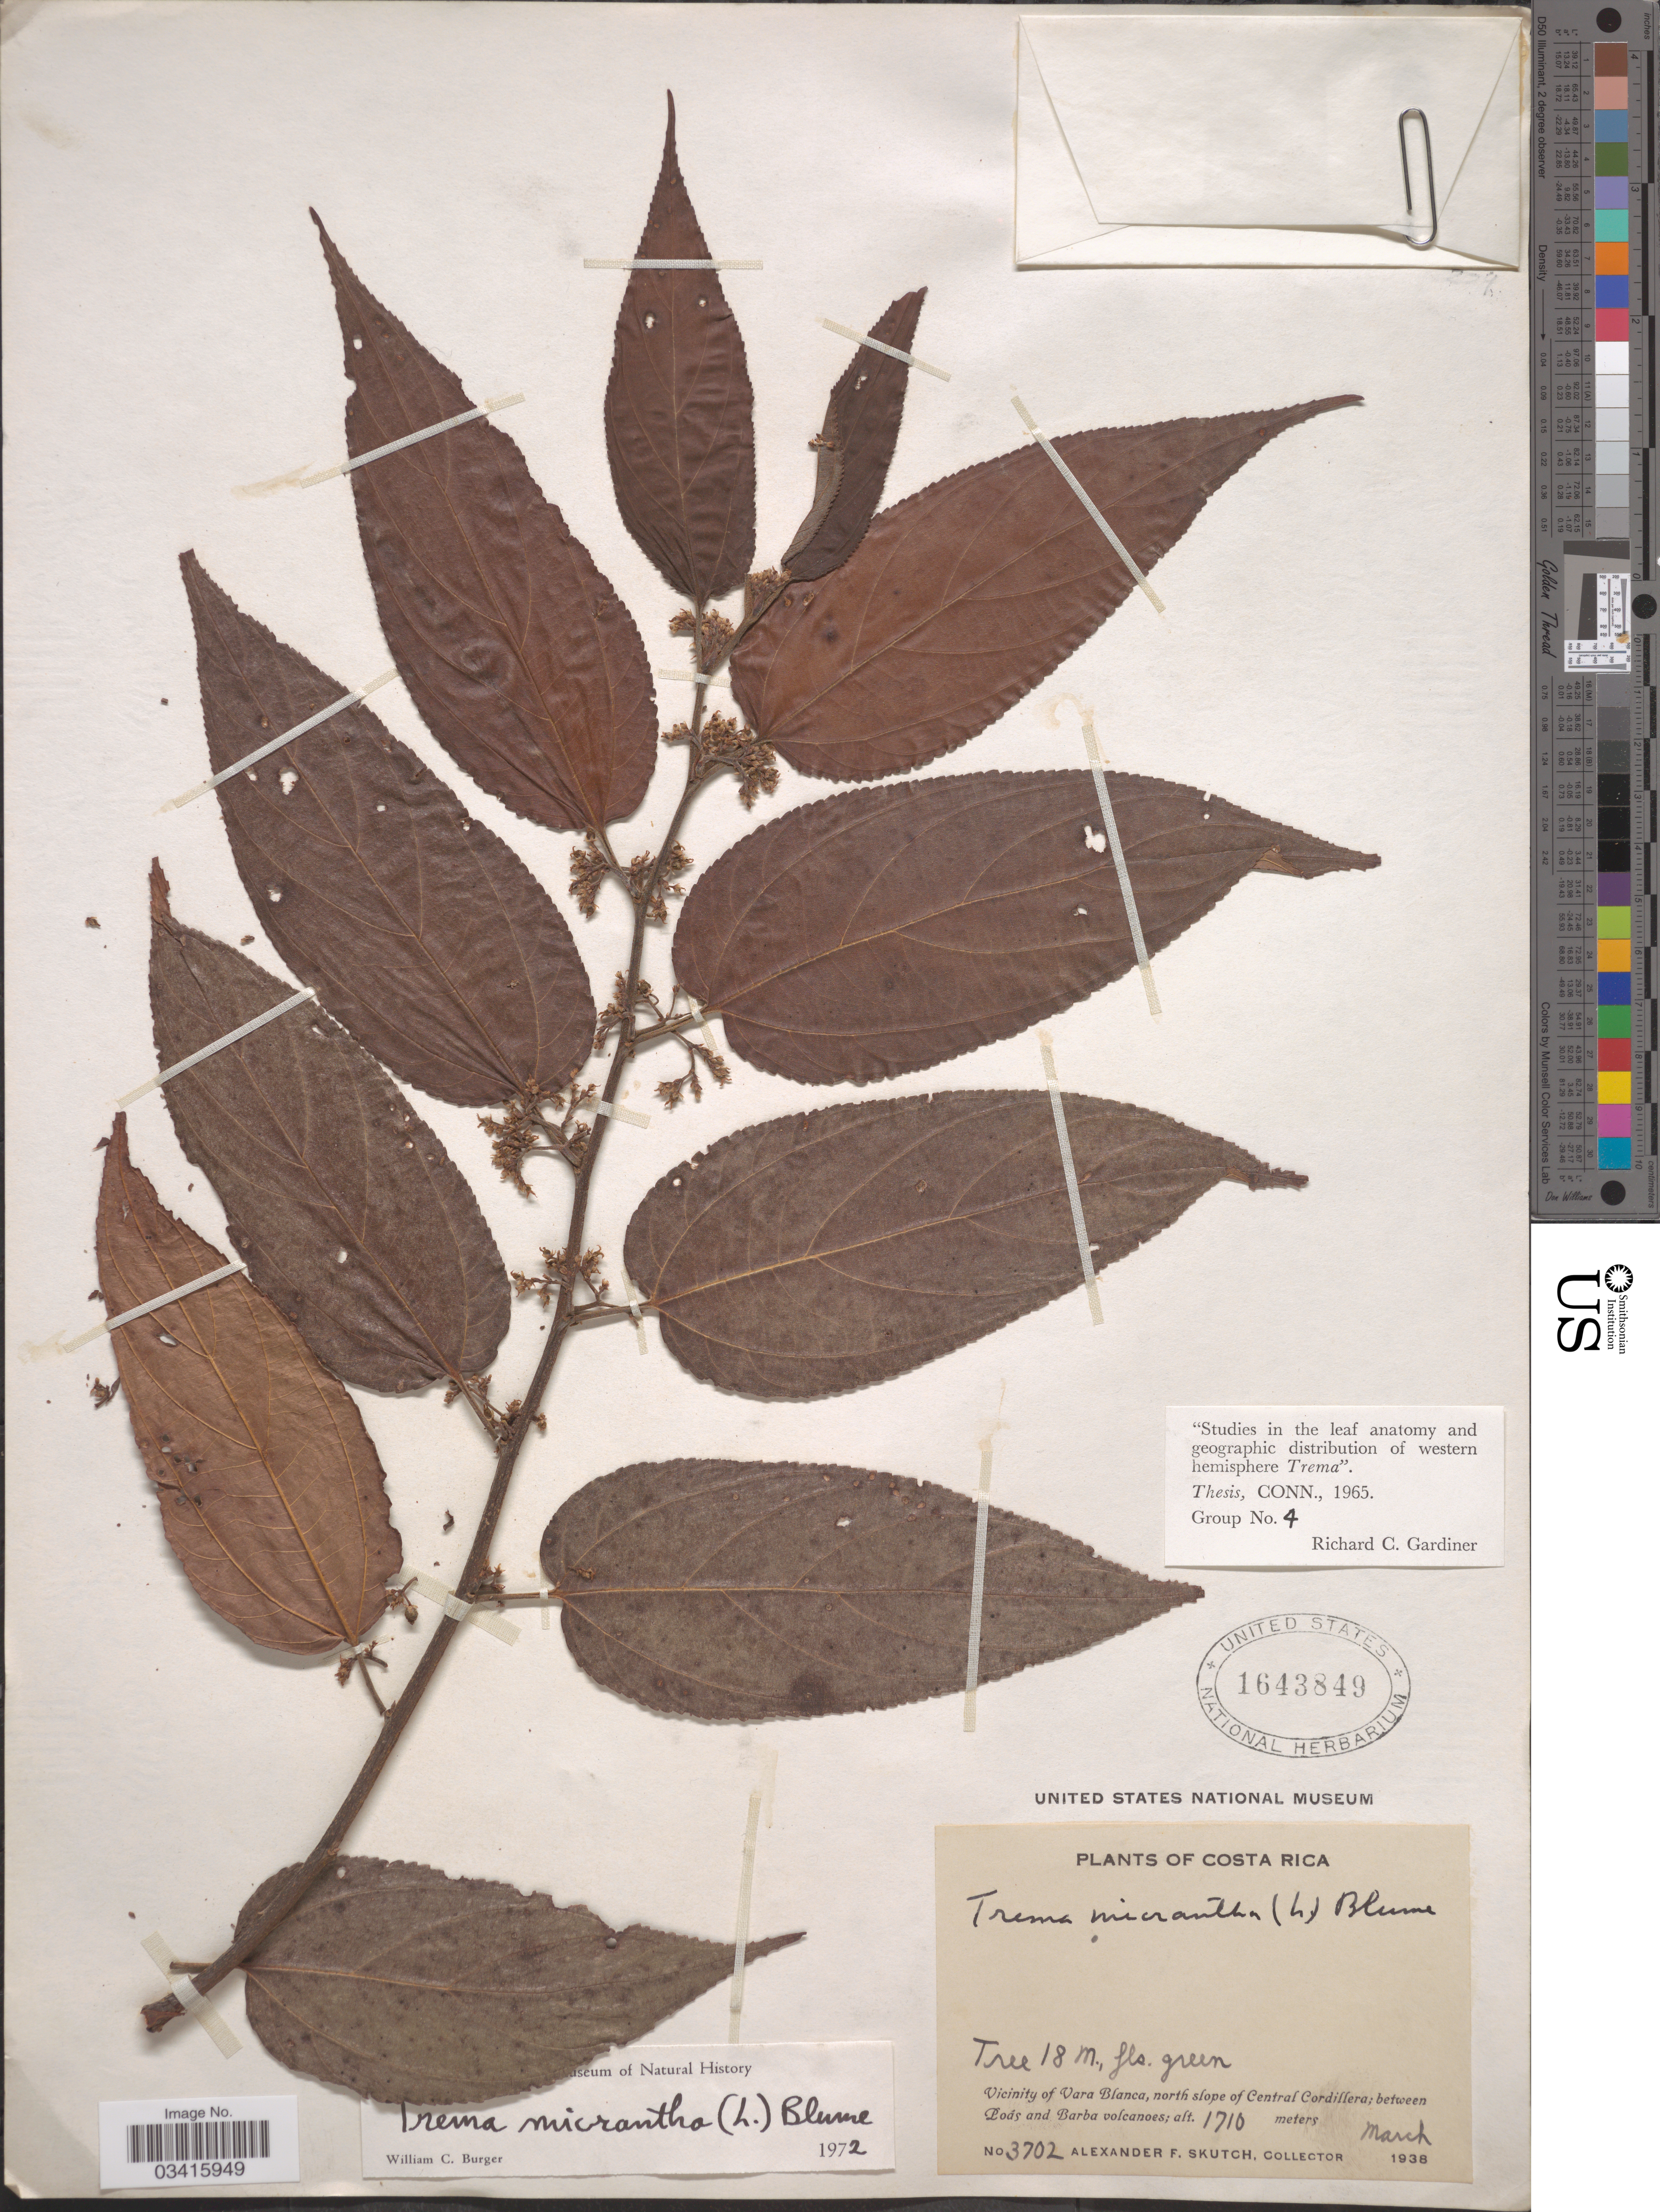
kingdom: Plantae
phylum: Tracheophyta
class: Magnoliopsida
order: Rosales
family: Cannabaceae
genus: Trema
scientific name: Trema micranthum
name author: (L.) Blume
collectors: A. F. Skutch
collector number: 3702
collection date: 1938-03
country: Costa Rica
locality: Vicinity of Vara Blanca, north slope of Central Cordillera; between Pods and Barba volcanoes.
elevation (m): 1710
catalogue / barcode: US 1643849